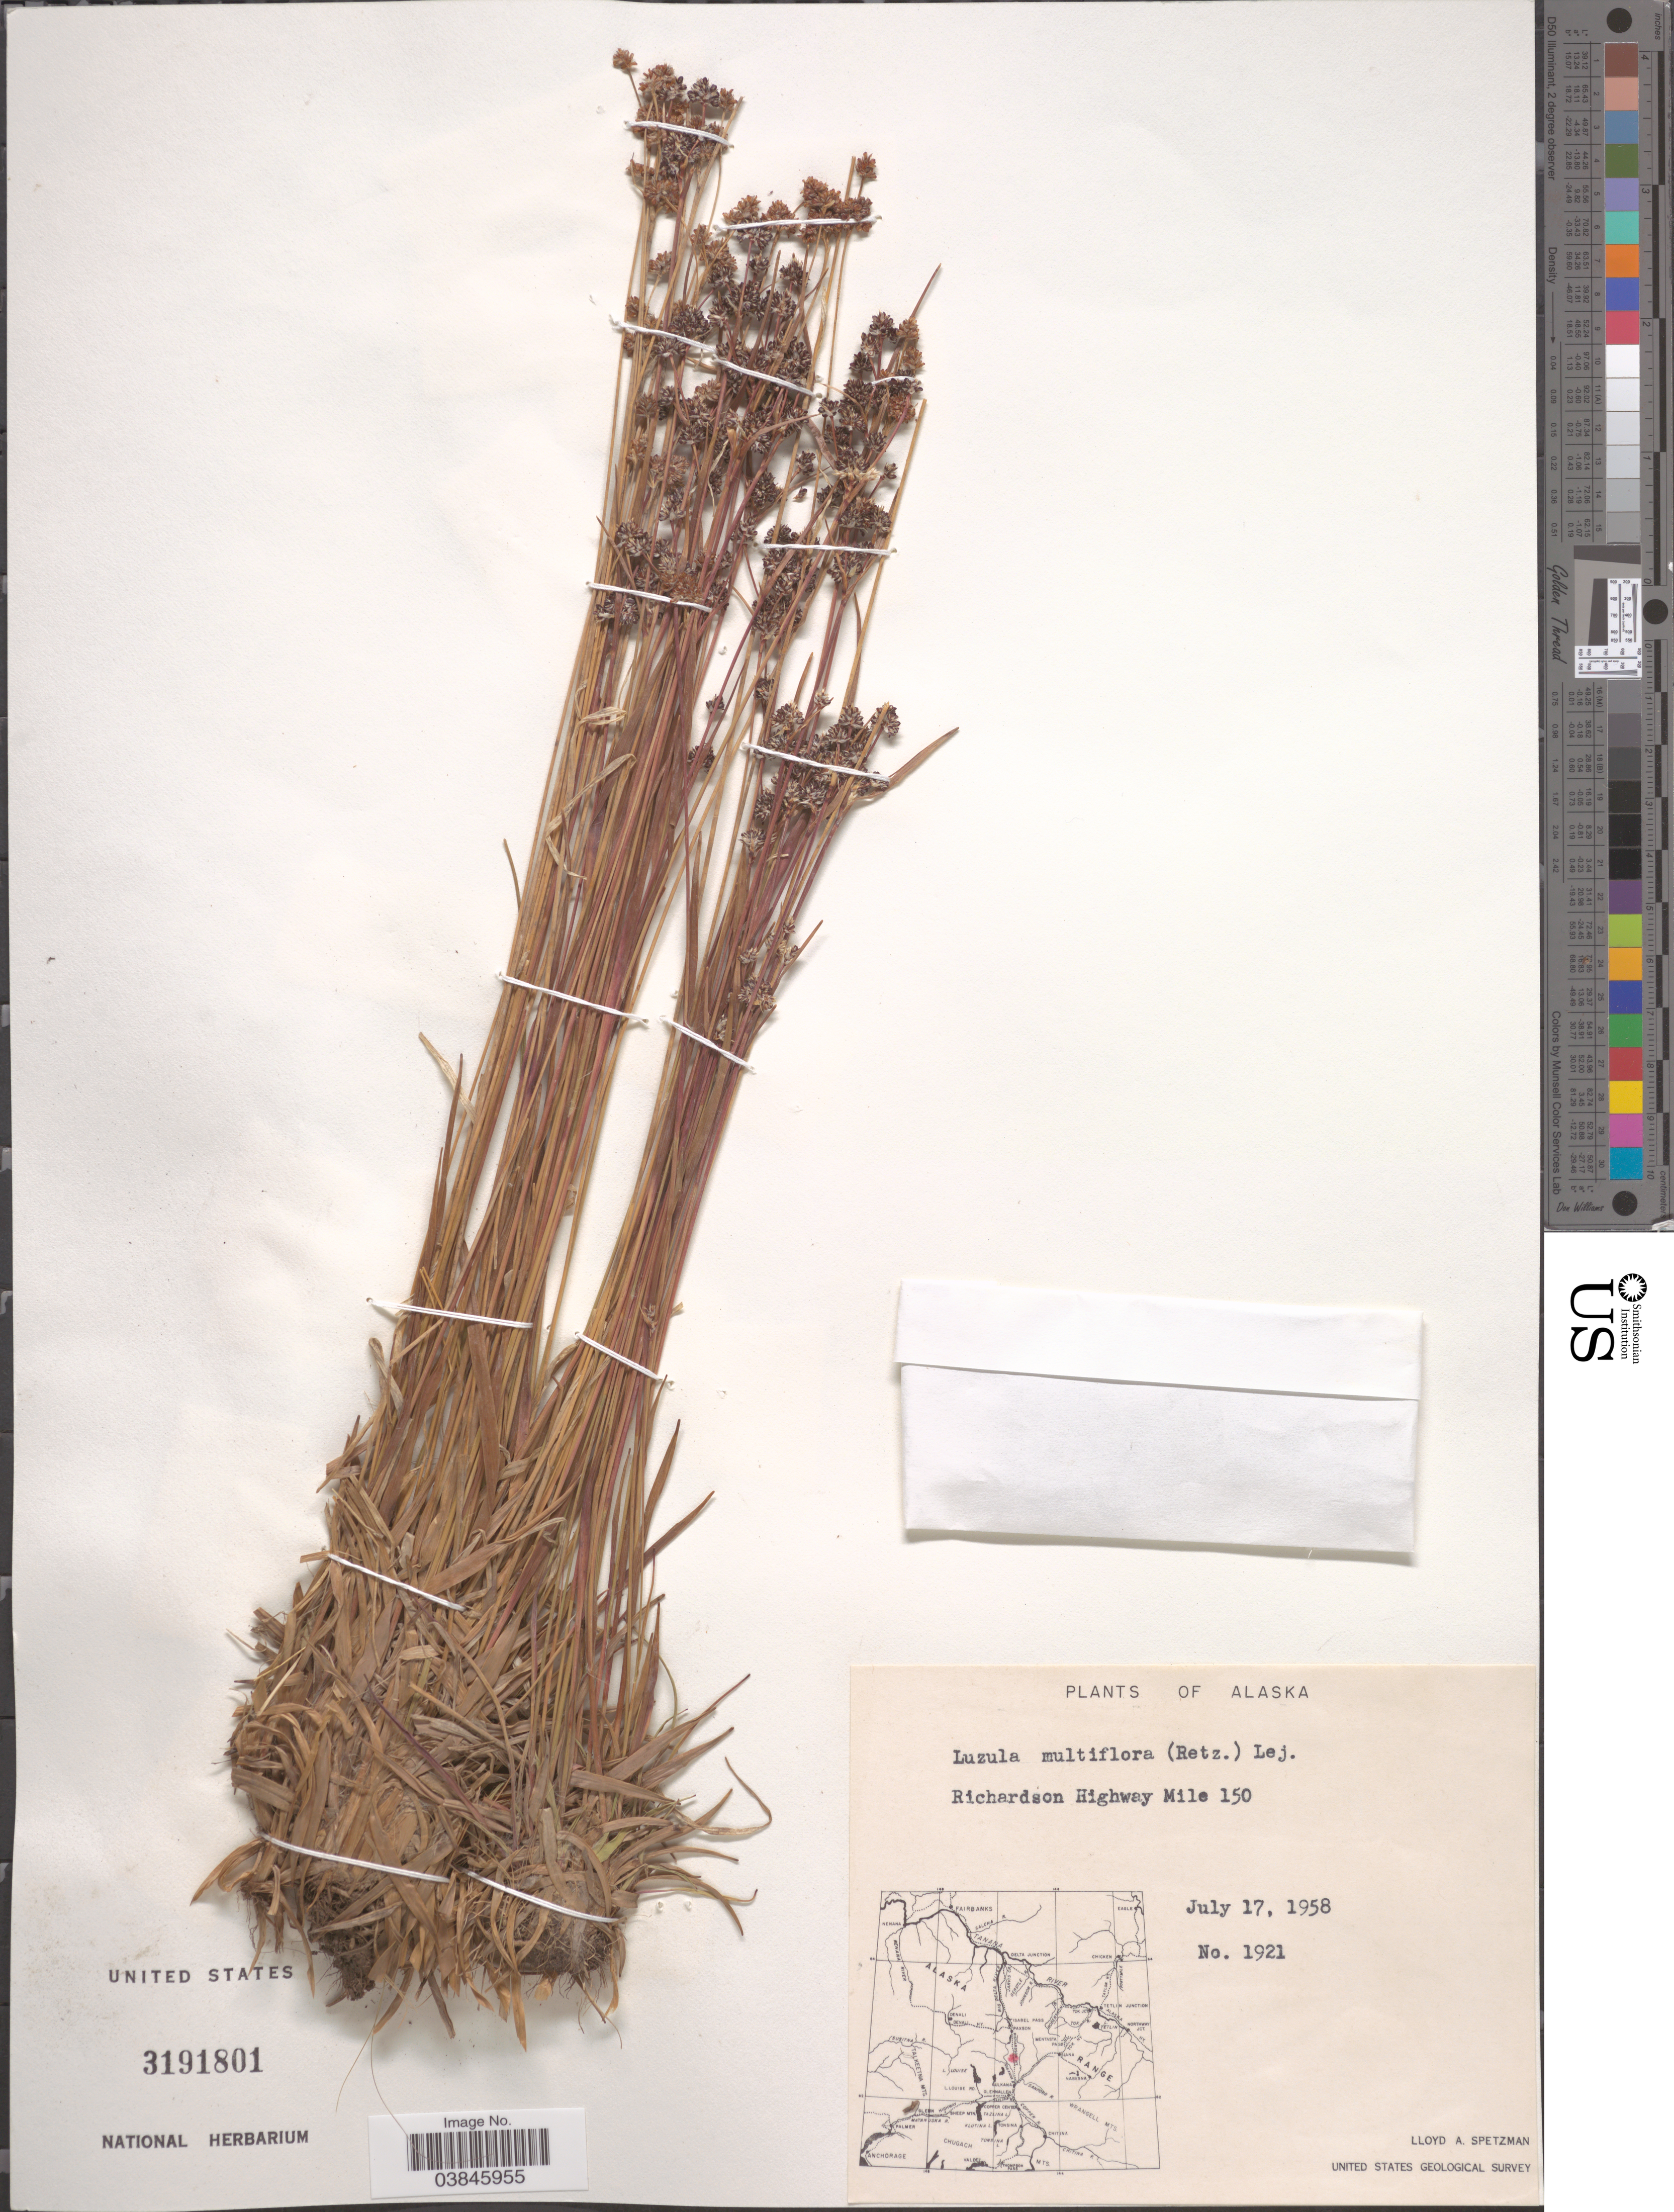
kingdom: Plantae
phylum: Tracheophyta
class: Liliopsida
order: Poales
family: Juncaceae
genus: Luzula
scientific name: Luzula multiflora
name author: (Ehrh.) Lej.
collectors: L. Spetzman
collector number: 1921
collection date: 1958-07-17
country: United States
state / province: Alaska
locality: Richardson Highway Mile 150.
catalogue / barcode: US 3191801